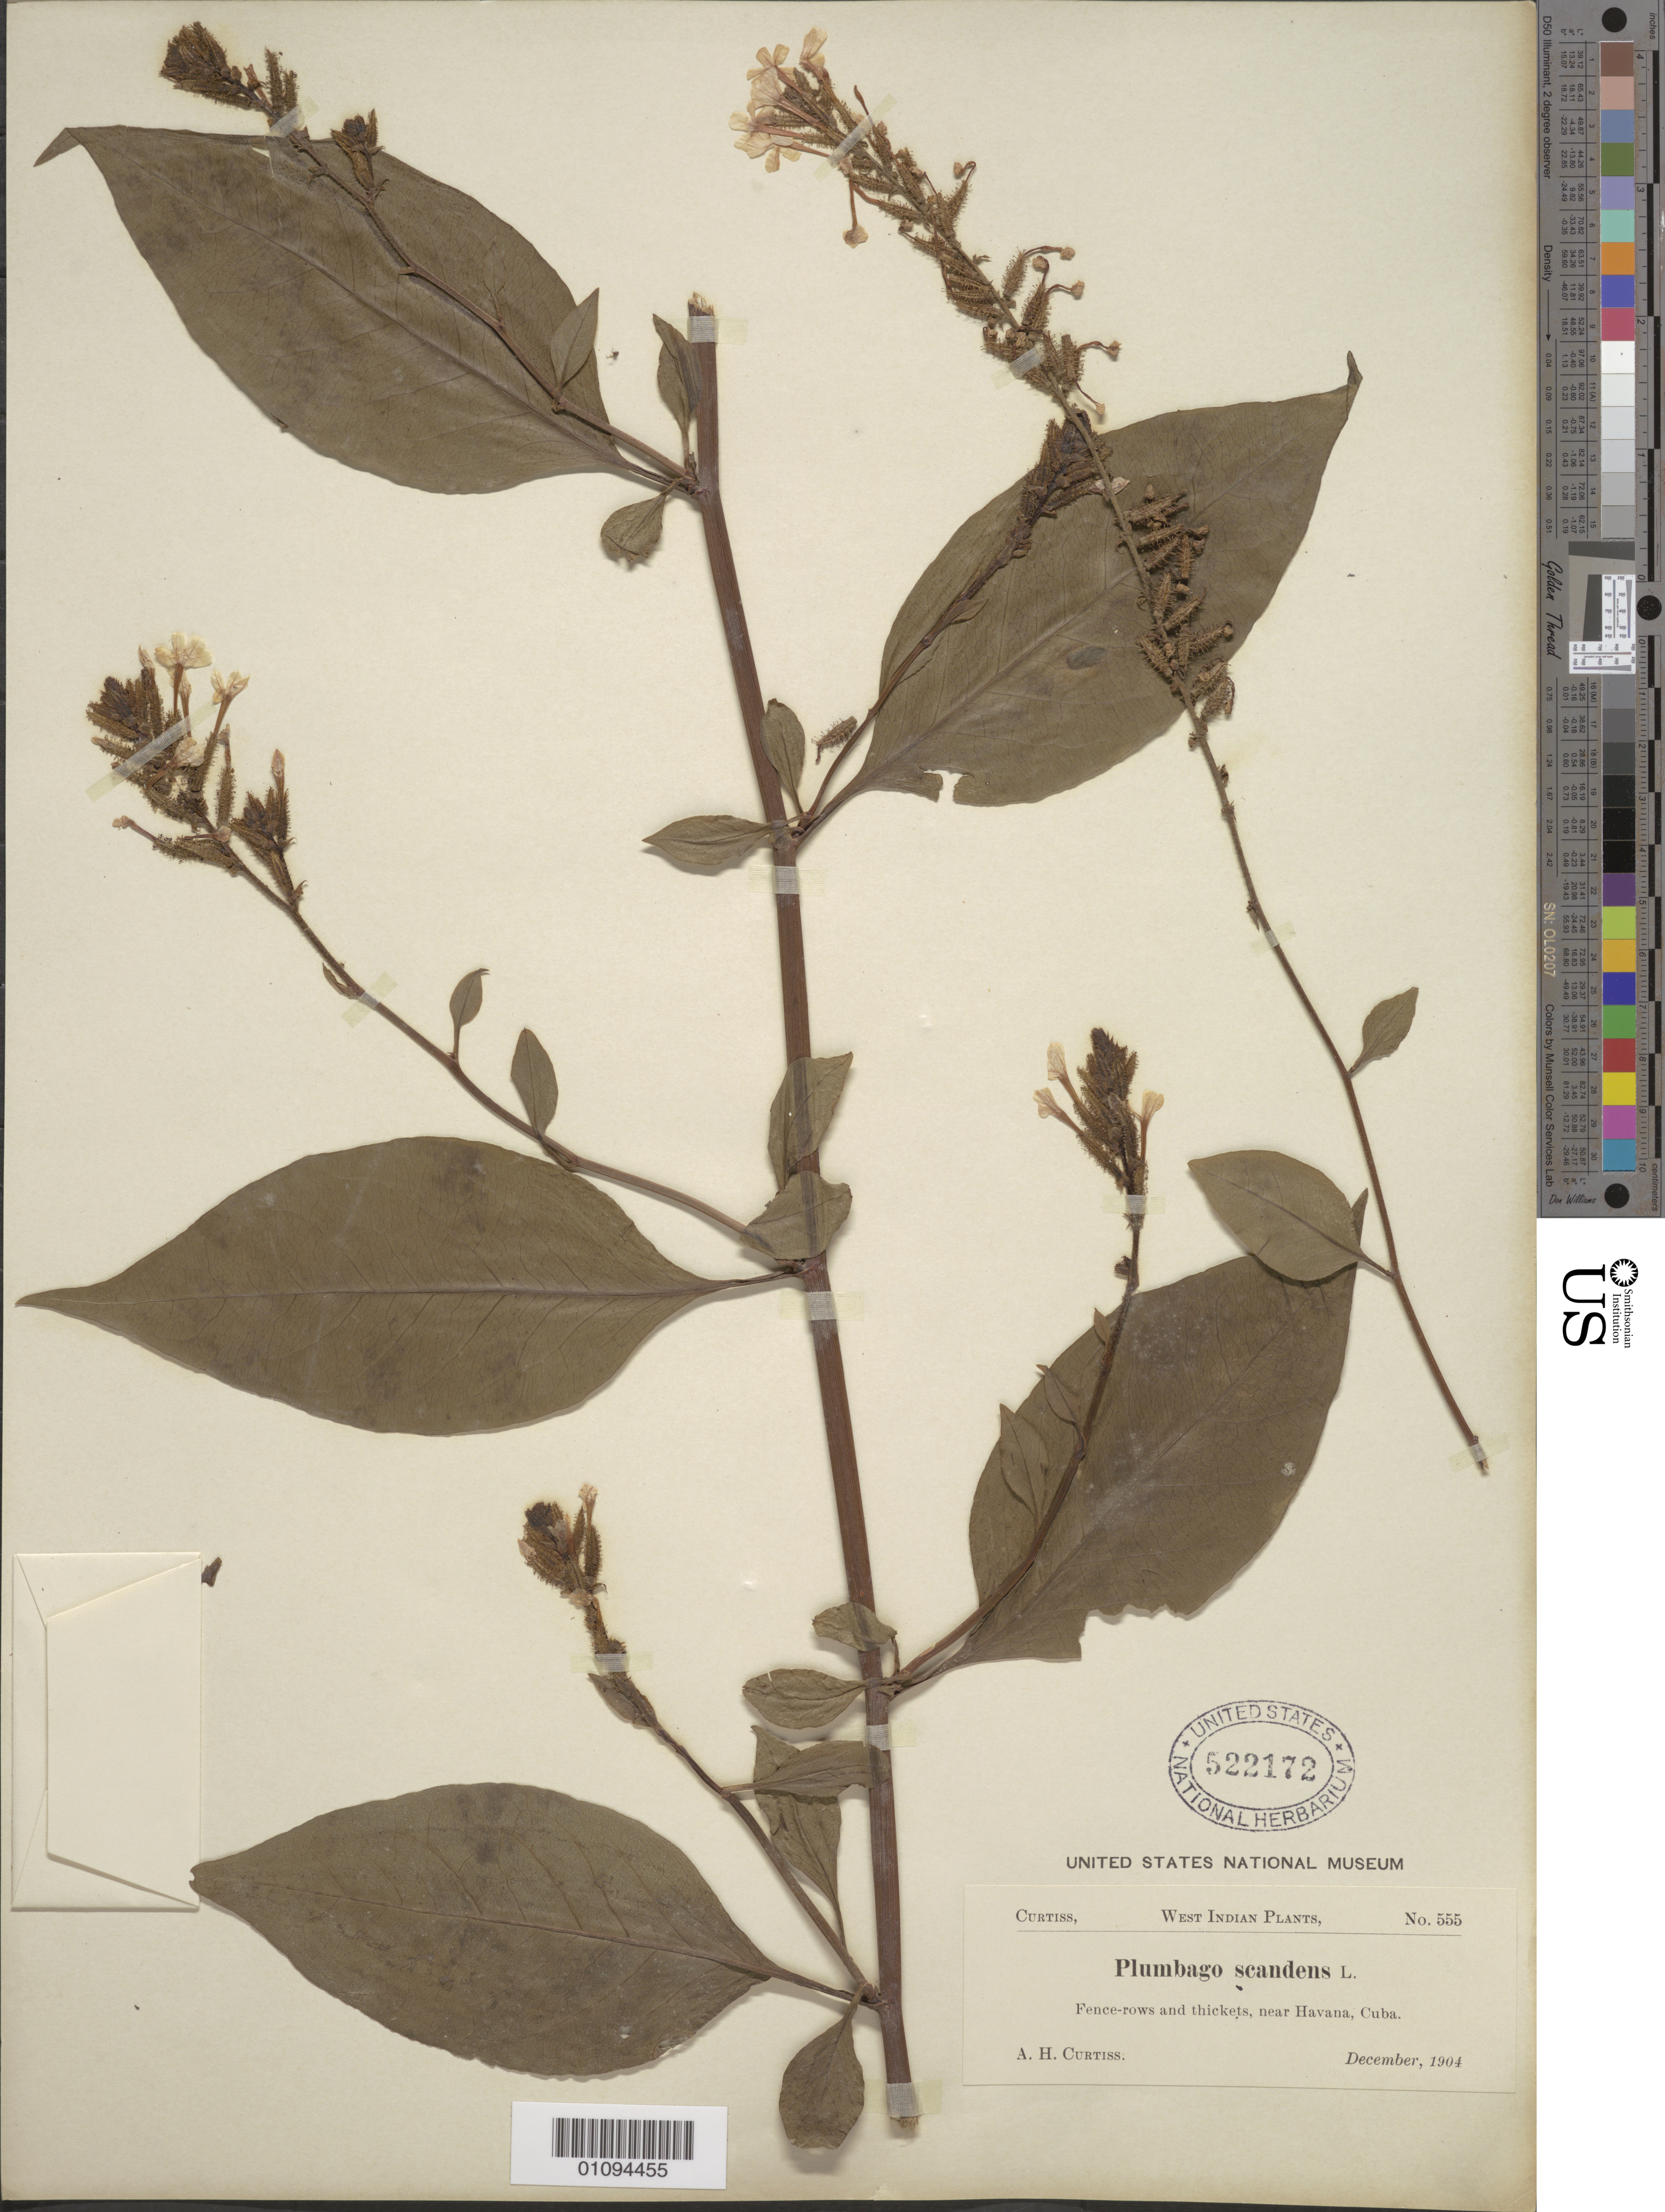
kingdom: Plantae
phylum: Tracheophyta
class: Magnoliopsida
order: Caryophyllales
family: Plumbaginaceae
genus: Plumbago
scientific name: Plumbago scandens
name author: L.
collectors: A. H. Curtiss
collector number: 555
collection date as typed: Dec 1904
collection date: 1904-12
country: Cuba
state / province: La Habana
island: Cuba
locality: La Habana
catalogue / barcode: US 522172